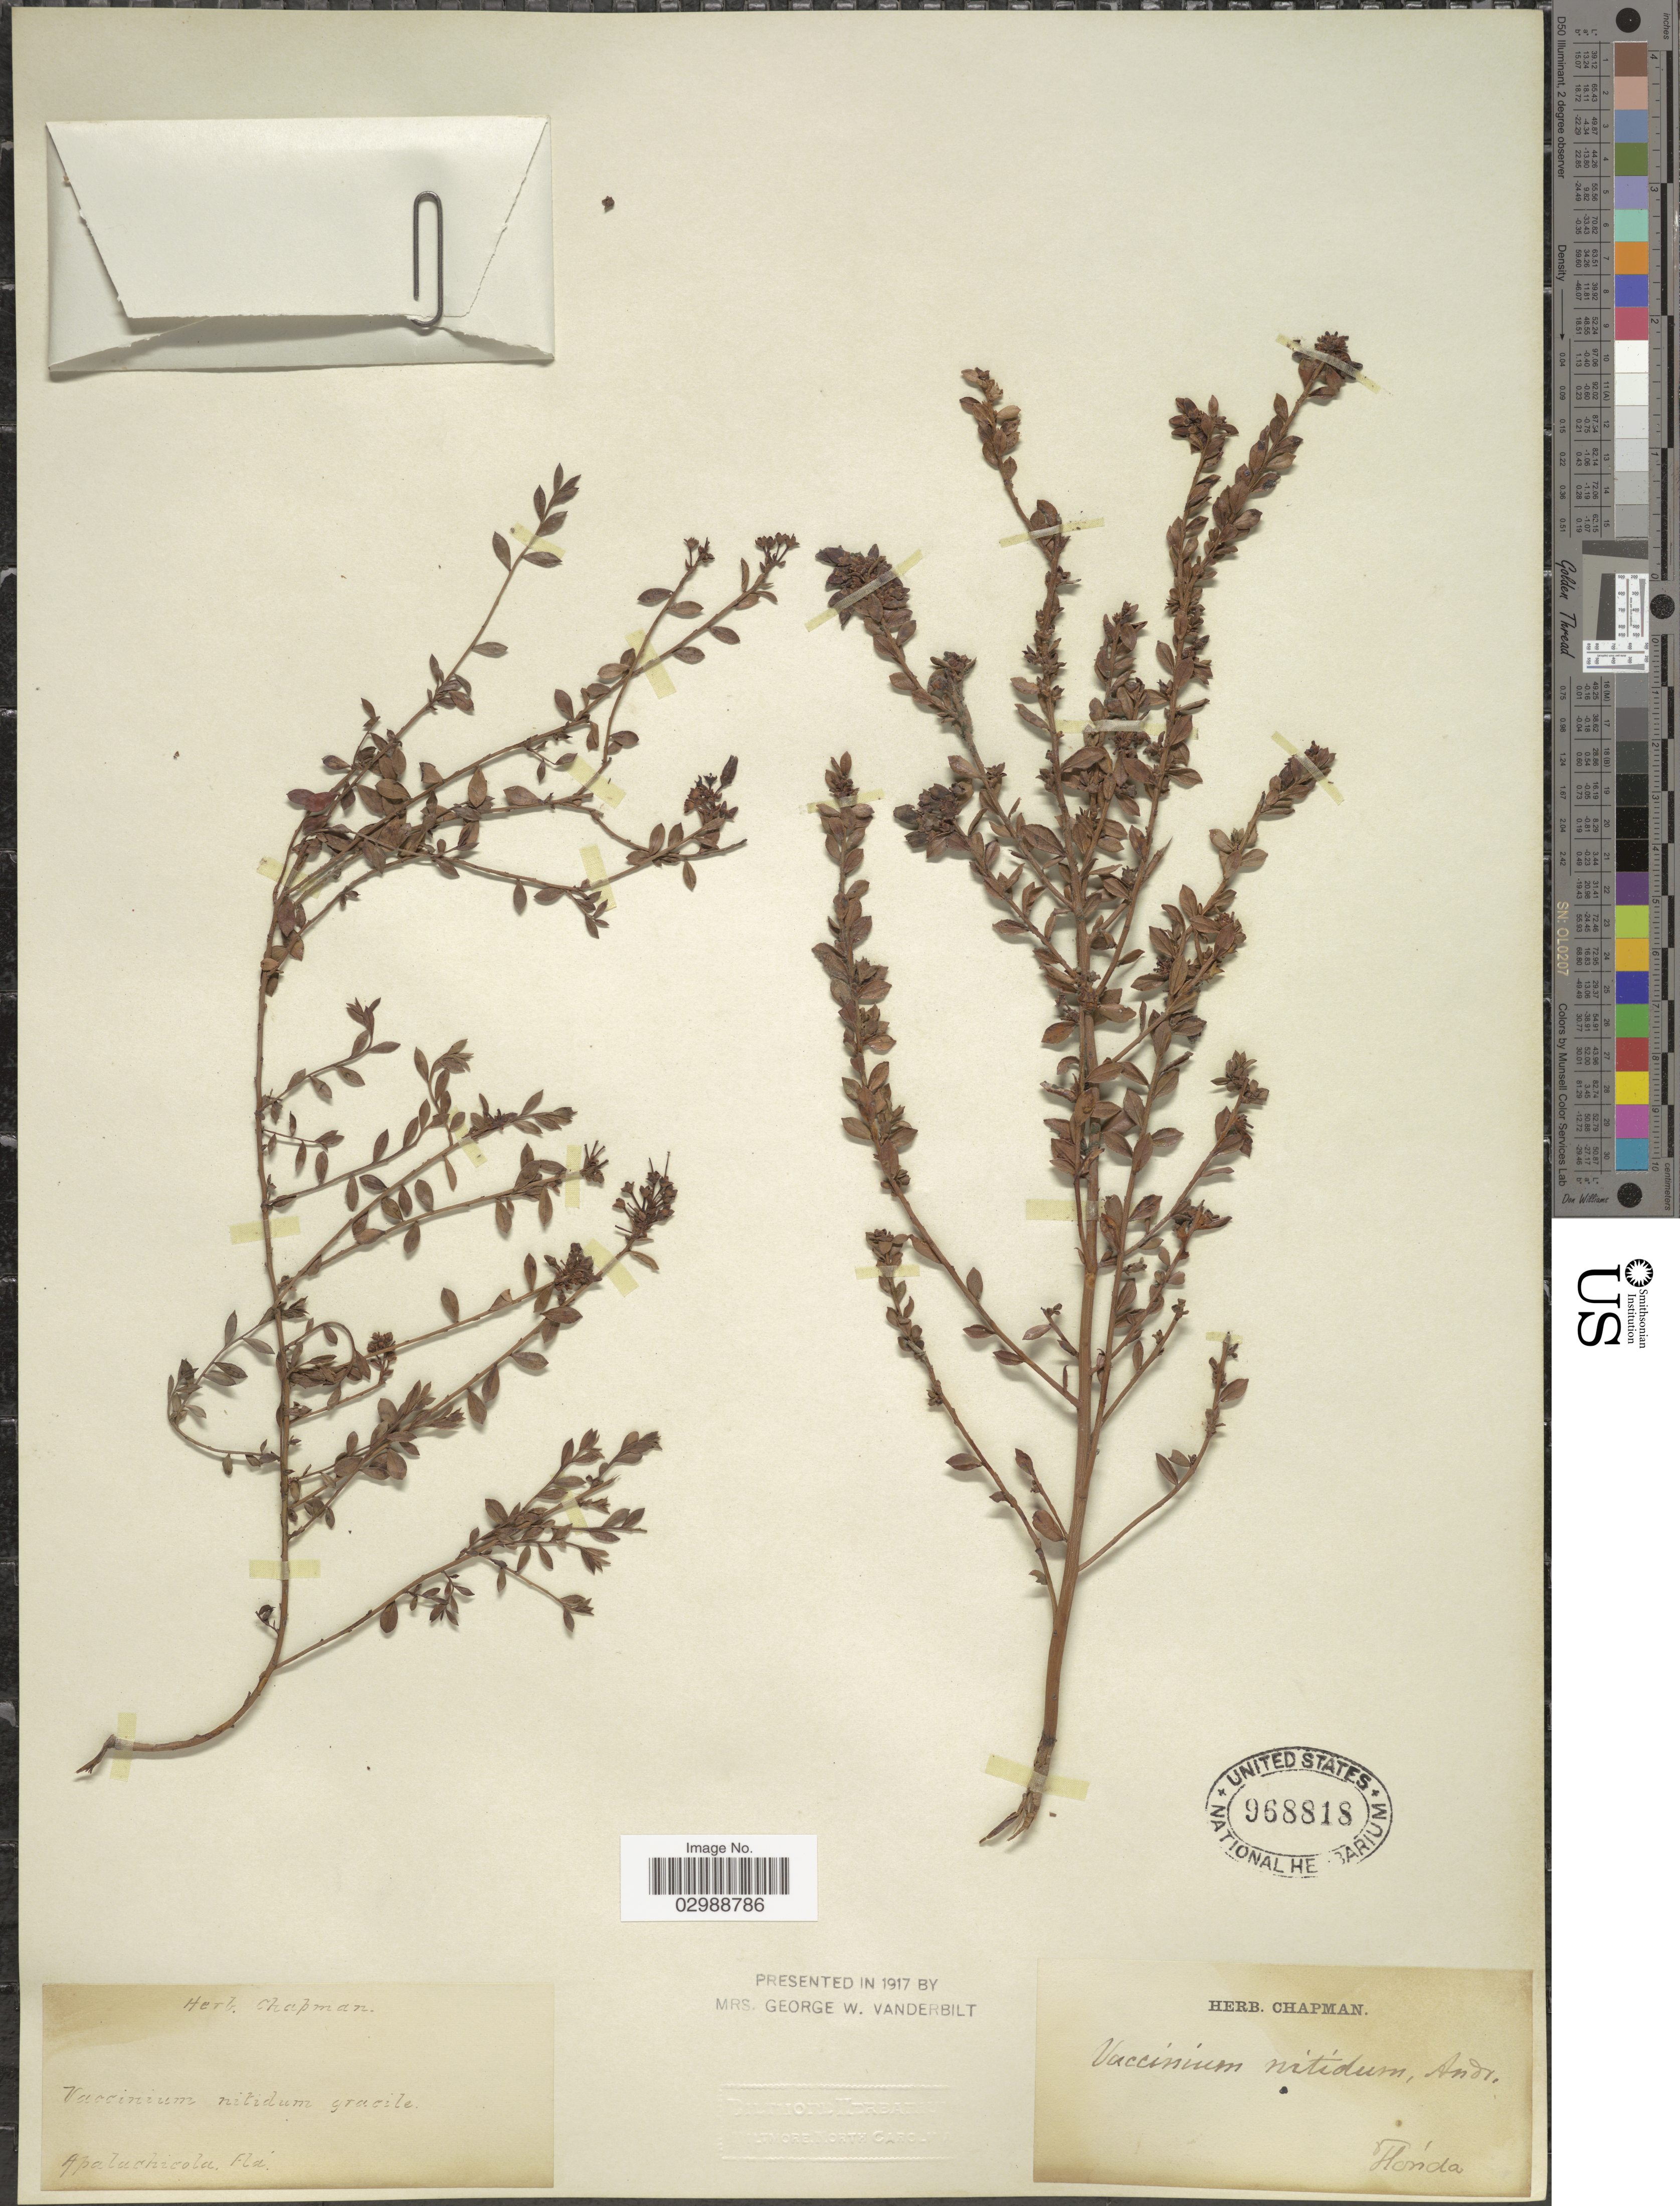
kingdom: Plantae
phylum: Tracheophyta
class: Magnoliopsida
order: Ericales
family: Ericaceae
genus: Vaccinium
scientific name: Vaccinium nitidum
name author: Andrews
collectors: ex herb. Chapman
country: United States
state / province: Florida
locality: Apalachicola.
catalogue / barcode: US 968818